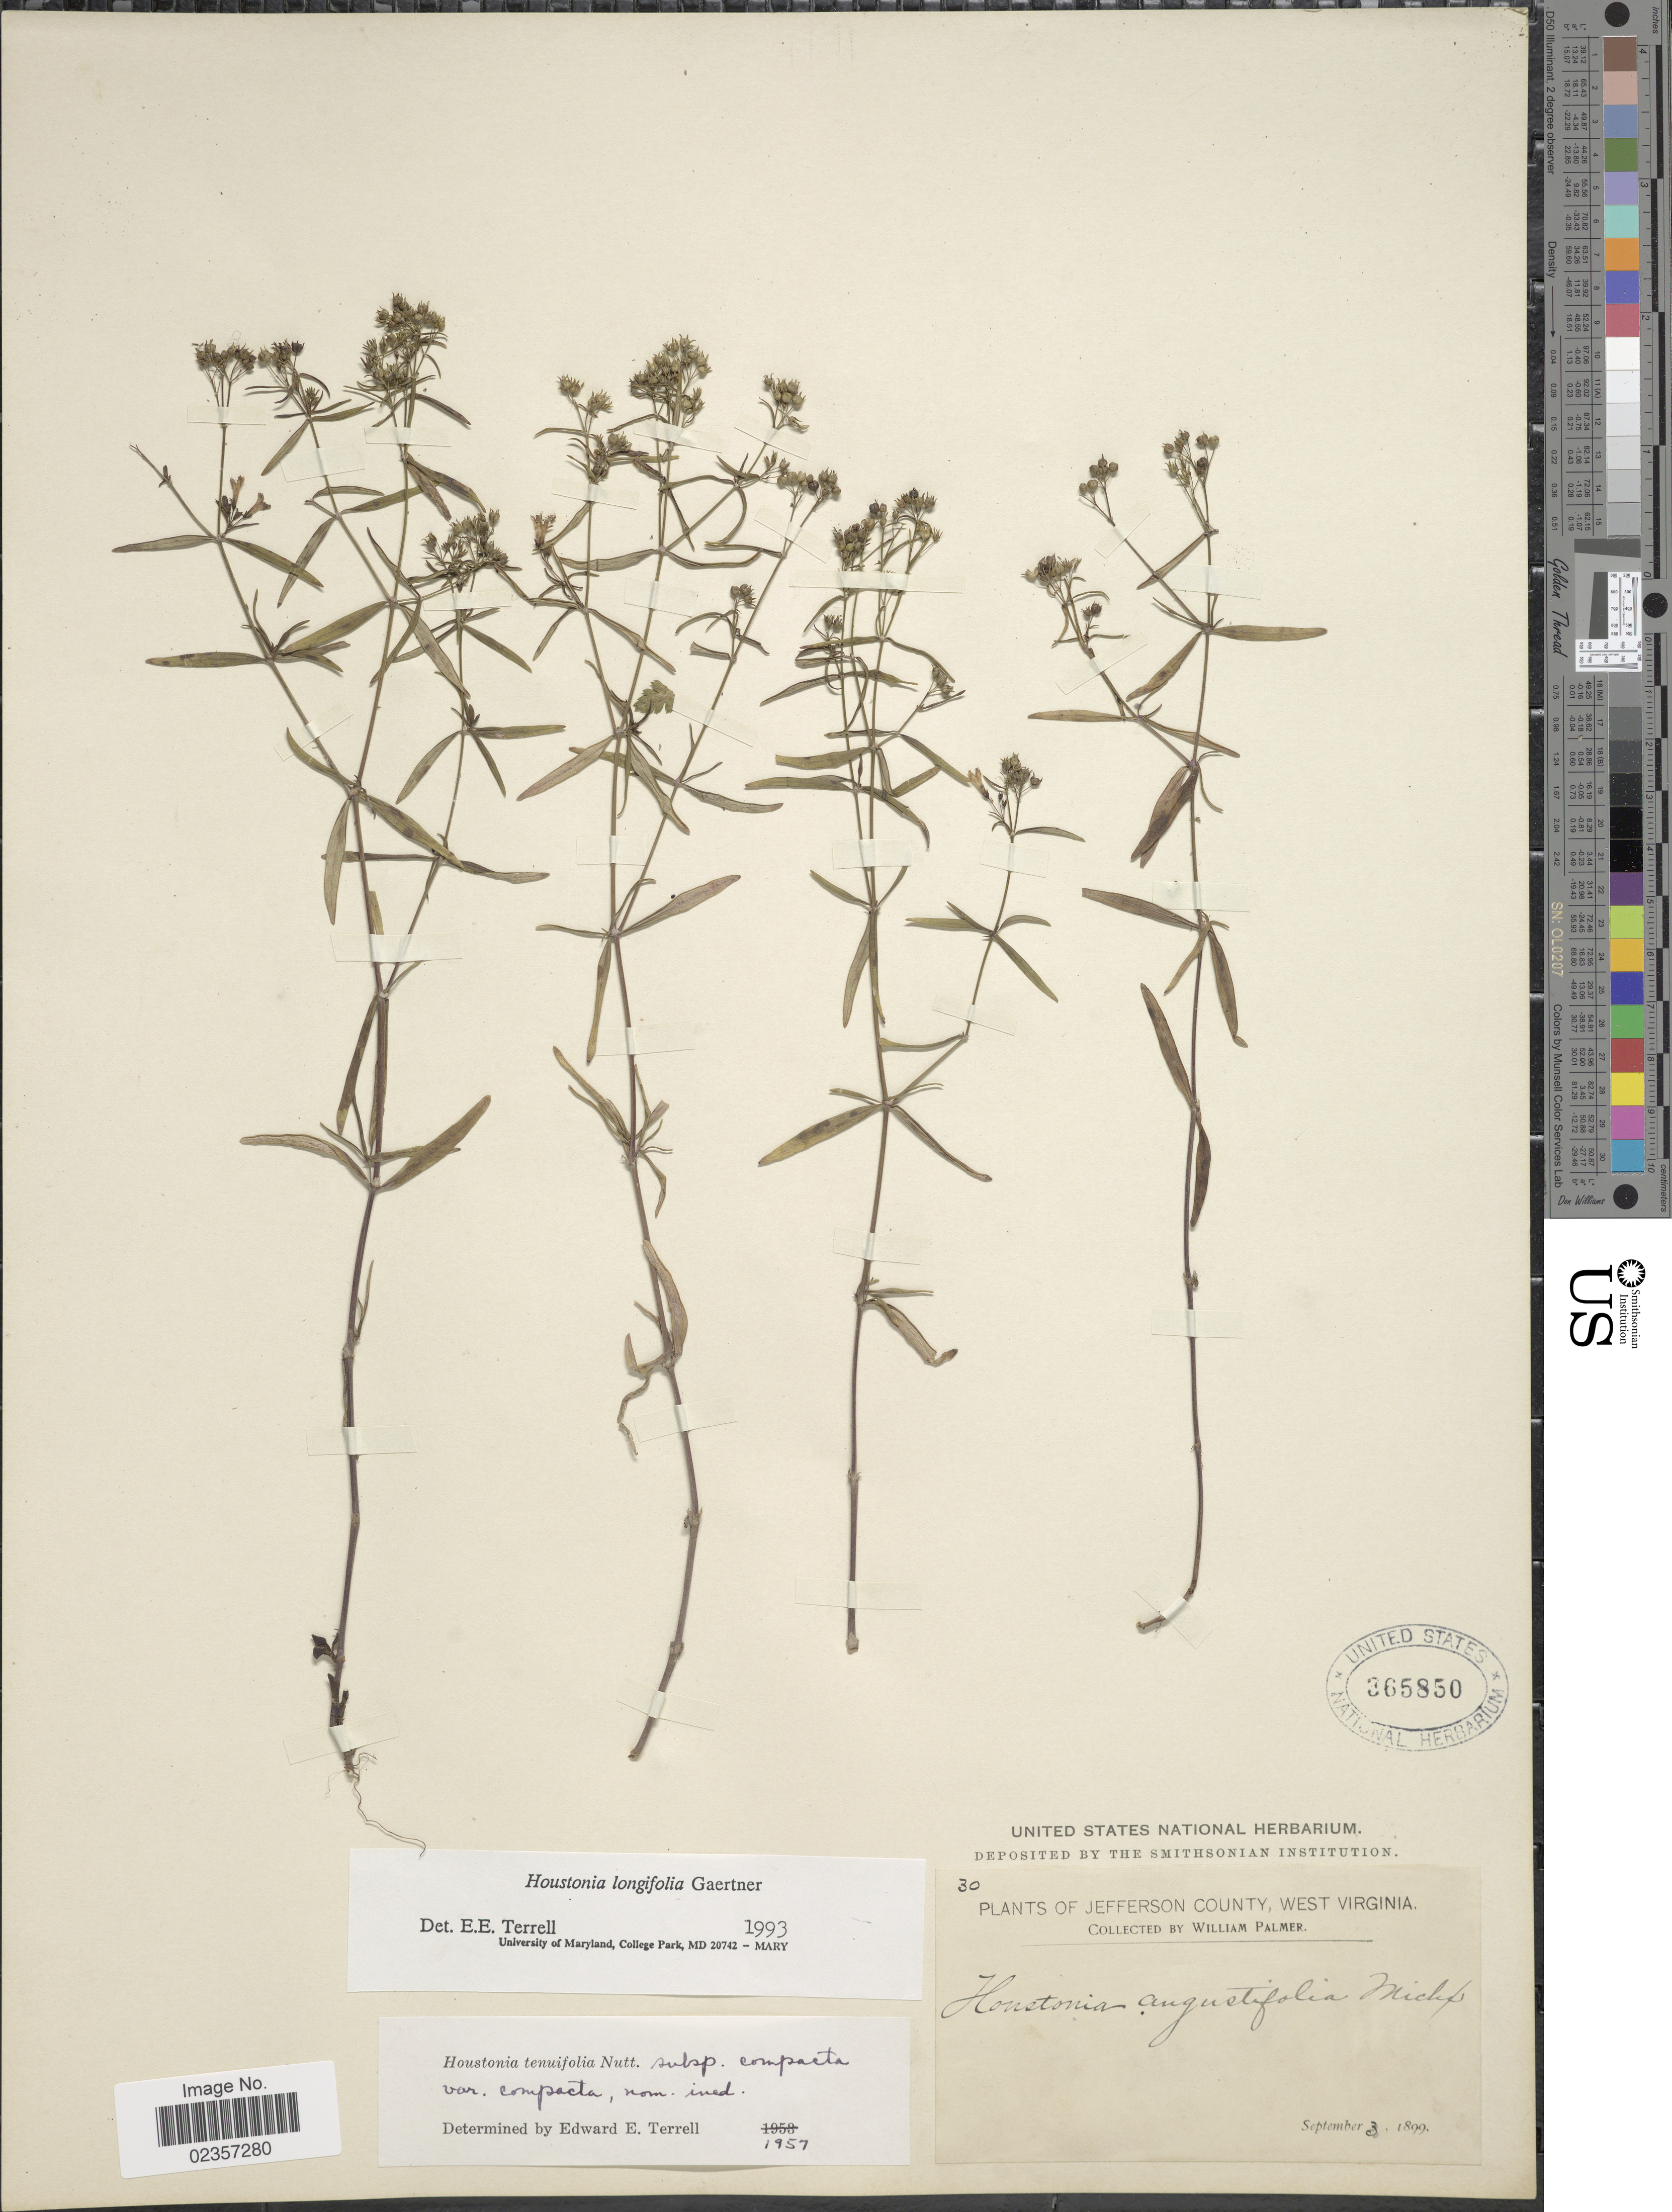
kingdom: Plantae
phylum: Tracheophyta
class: Magnoliopsida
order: Gentianales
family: Rubiaceae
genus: Houstonia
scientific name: Houstonia longifolia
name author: Gaertn.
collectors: W. Palmer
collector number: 30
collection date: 1899-09-03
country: United States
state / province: West Virginia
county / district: Jefferson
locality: Jefferson County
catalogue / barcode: US 365850